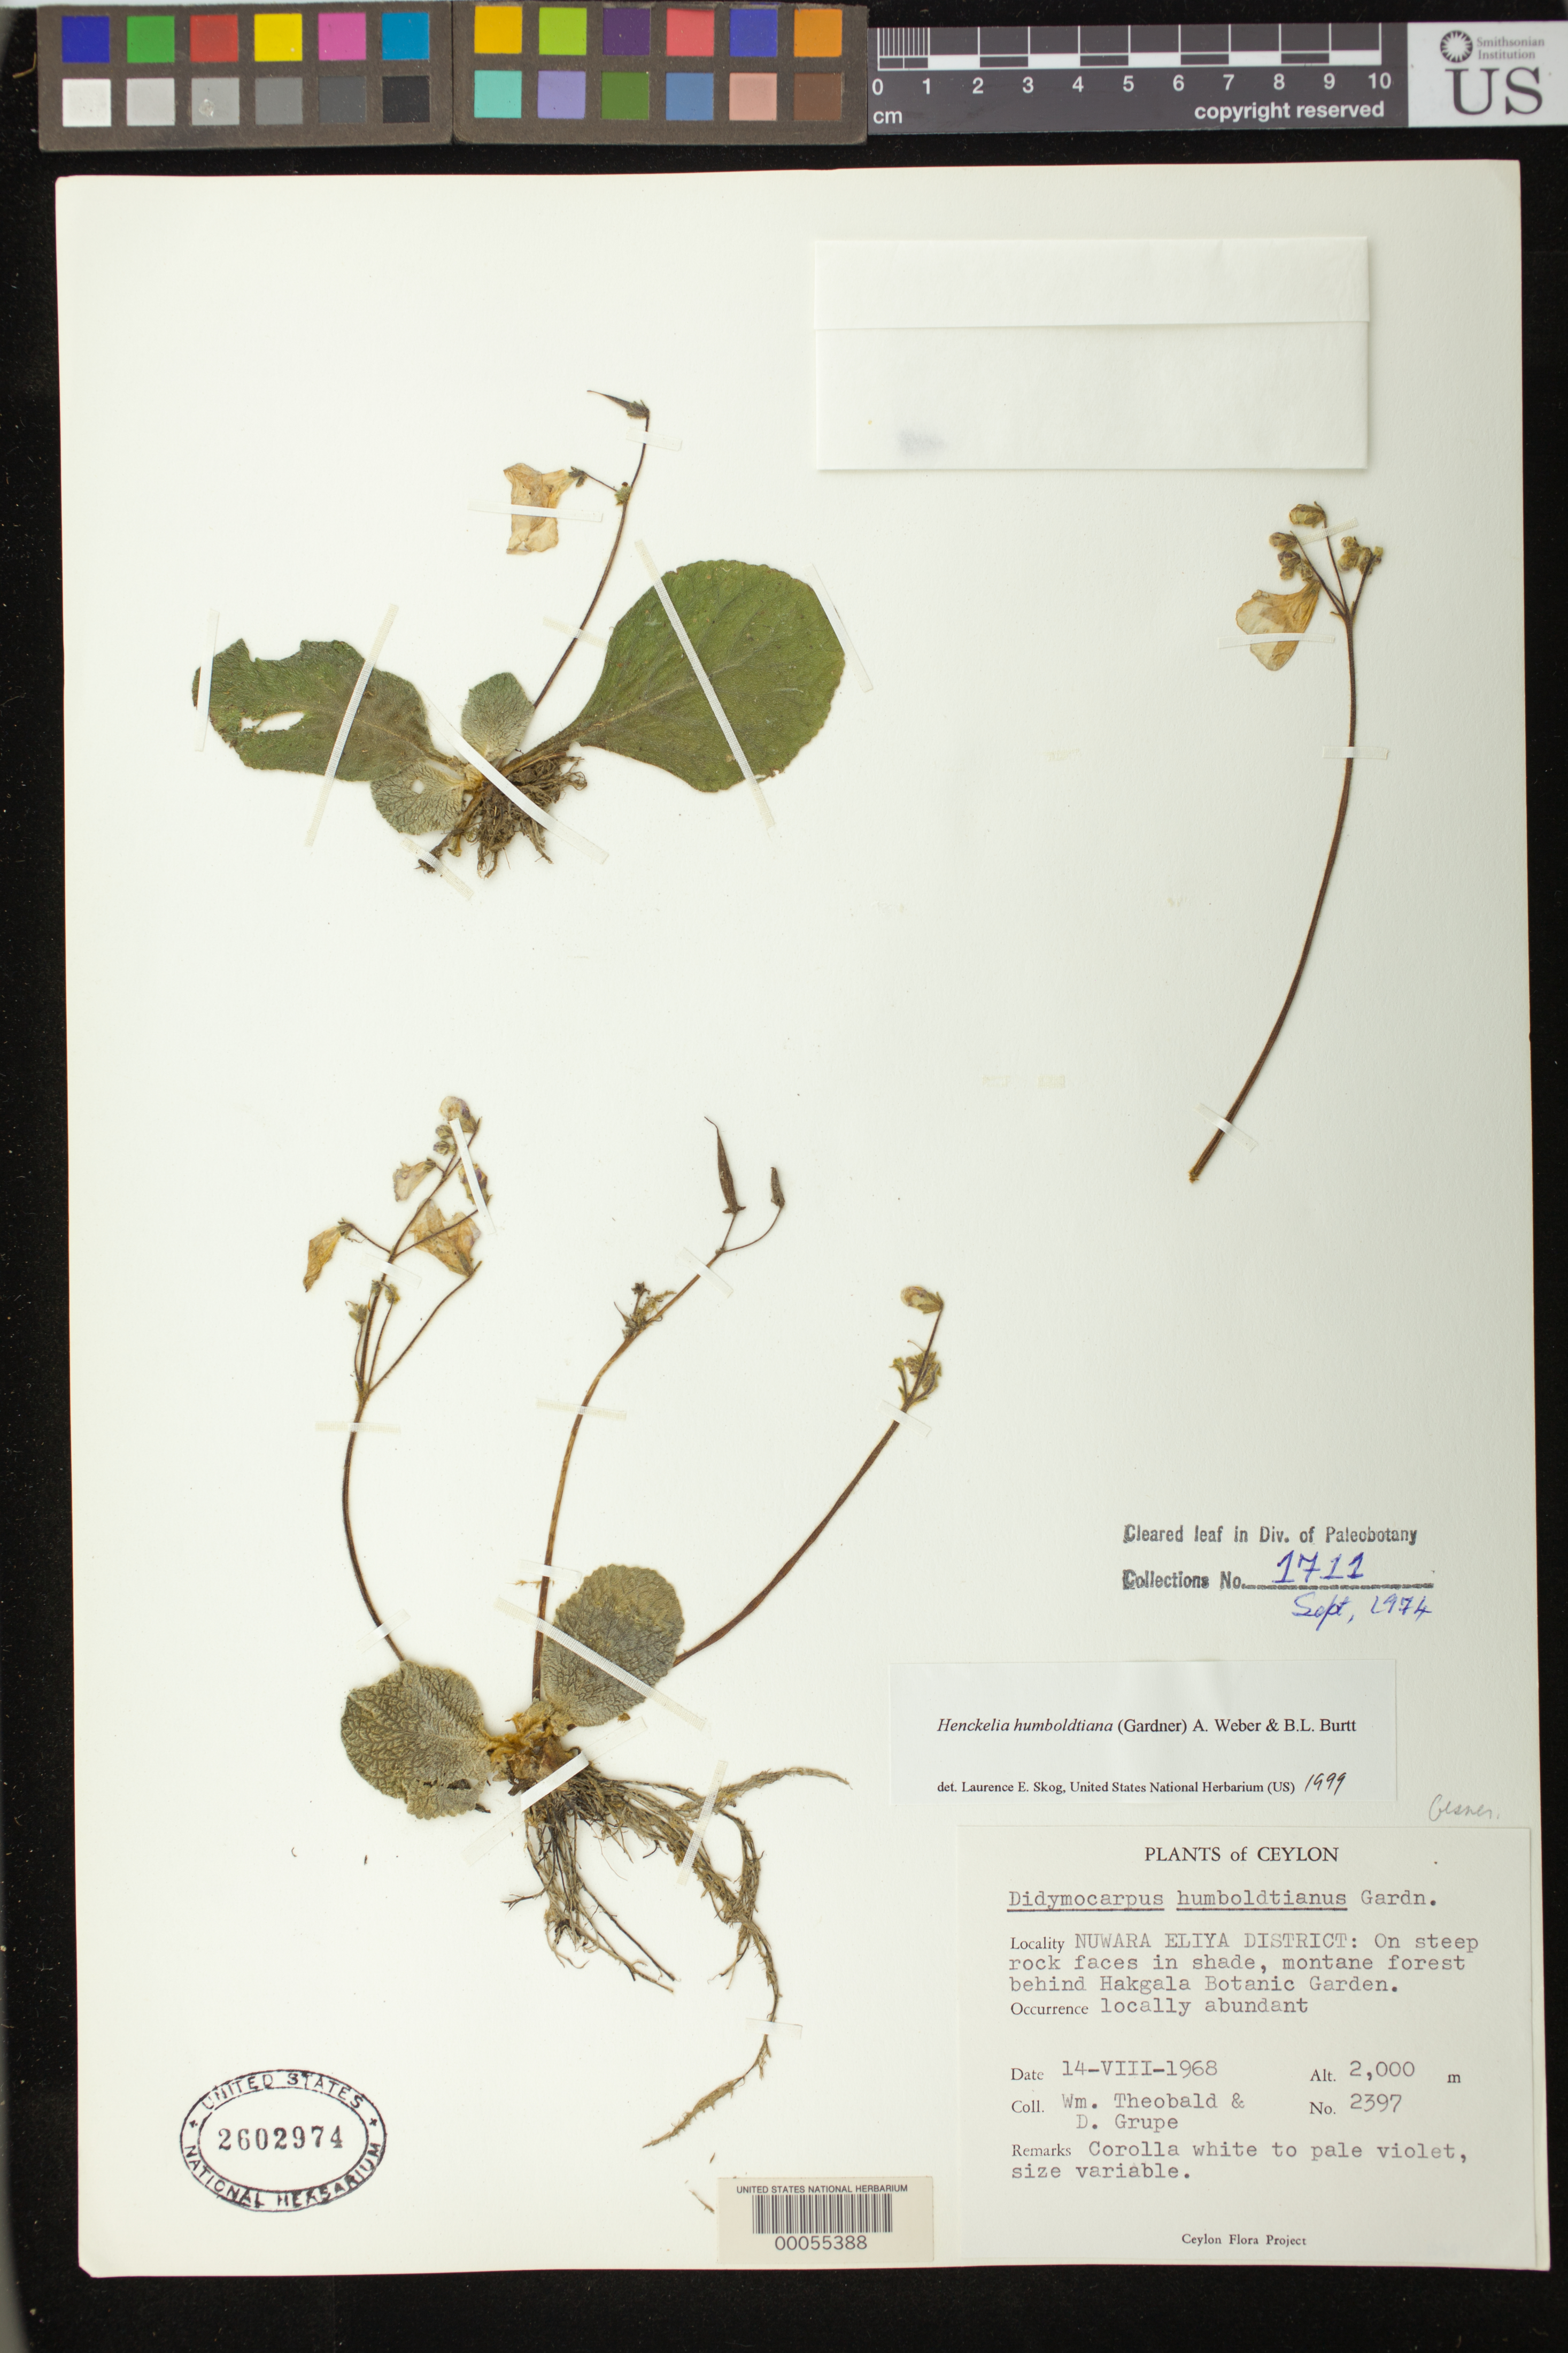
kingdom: Plantae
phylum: Tracheophyta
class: Magnoliopsida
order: Lamiales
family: Gesneriaceae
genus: Henckelia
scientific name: Henckelia humboldtiana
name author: (Gardner) A. Weber & B.L. Burtt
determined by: Skog, Laurence E.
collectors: W. Theobald & D. Grupe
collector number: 2397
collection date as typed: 14 Aug 1968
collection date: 1968-08-14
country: Sri Lanka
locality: Nuwawa eliya dist., Behind hakgala botanic garden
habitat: On steep rock faces in shade, montane forest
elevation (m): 2000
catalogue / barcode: US 2602974